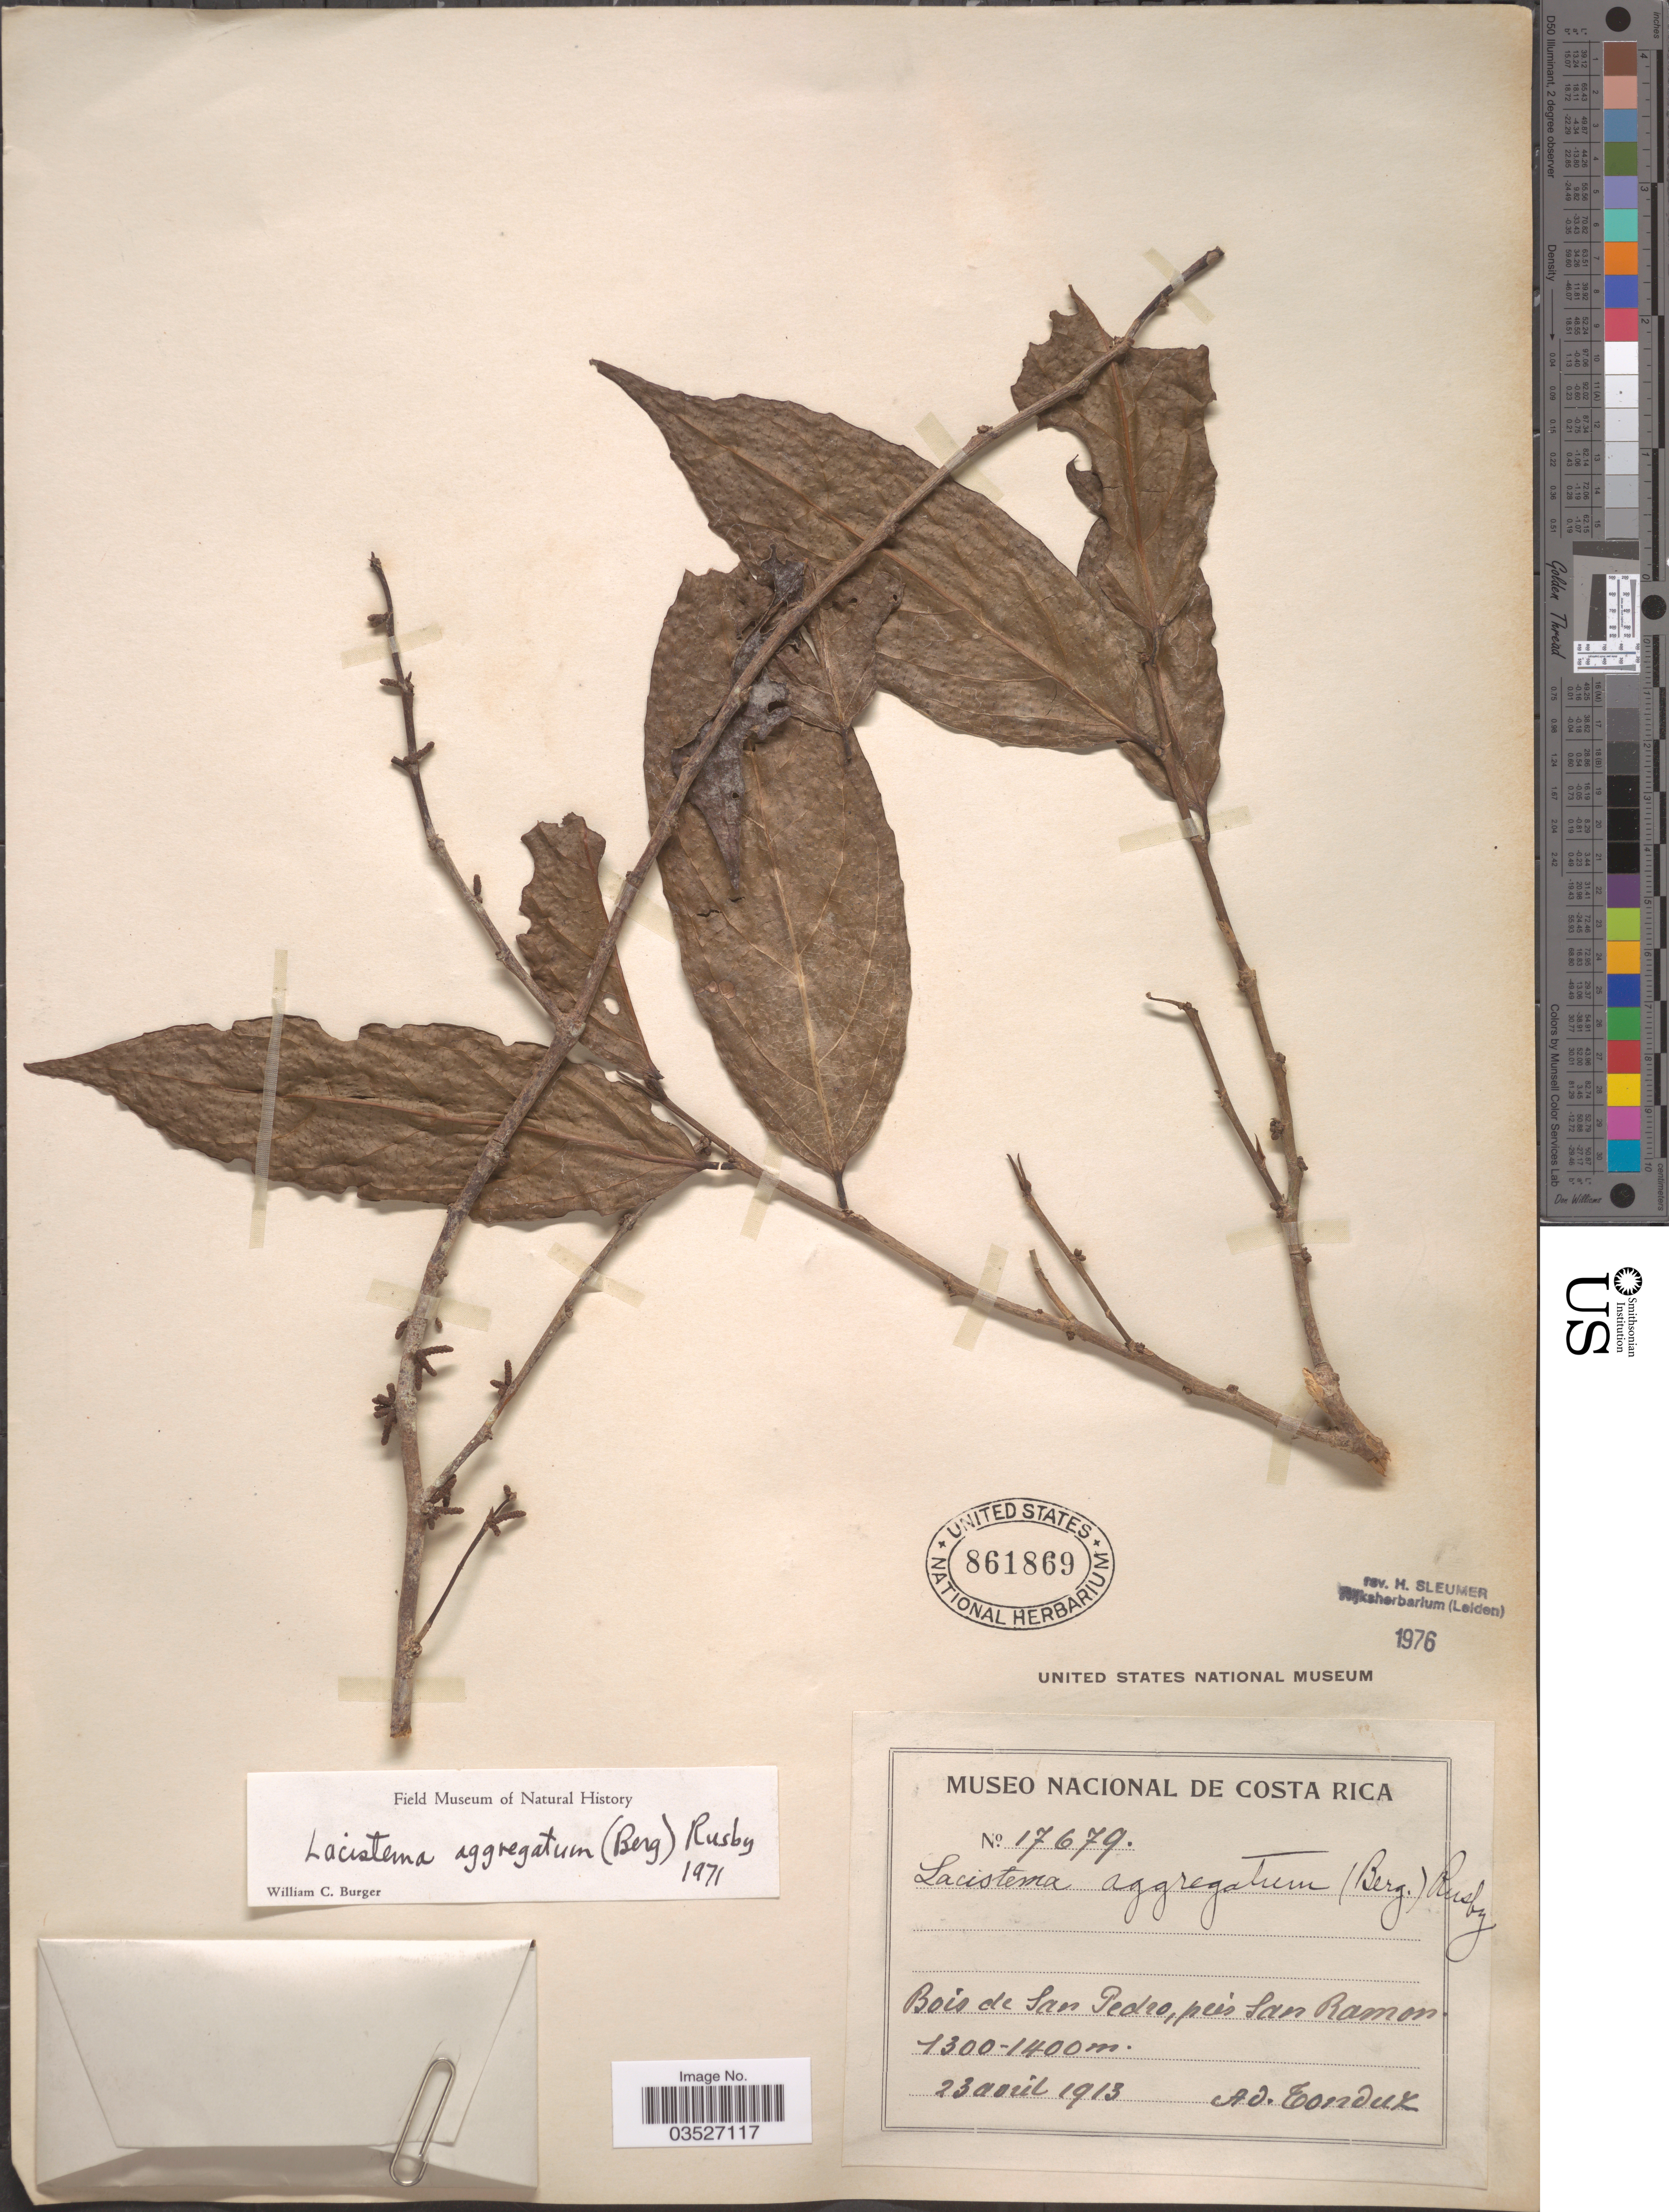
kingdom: Plantae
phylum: Tracheophyta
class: Magnoliopsida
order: Malpighiales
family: Lacistemataceae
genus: Lacistema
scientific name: Lacistema aggregatum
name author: (P.J. Bergius) Rusby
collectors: A. Tonduz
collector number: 17679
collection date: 1913-08-23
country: Costa Rica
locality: Bois de San Pedro, prés San Ramon.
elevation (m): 1300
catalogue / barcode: US 861869